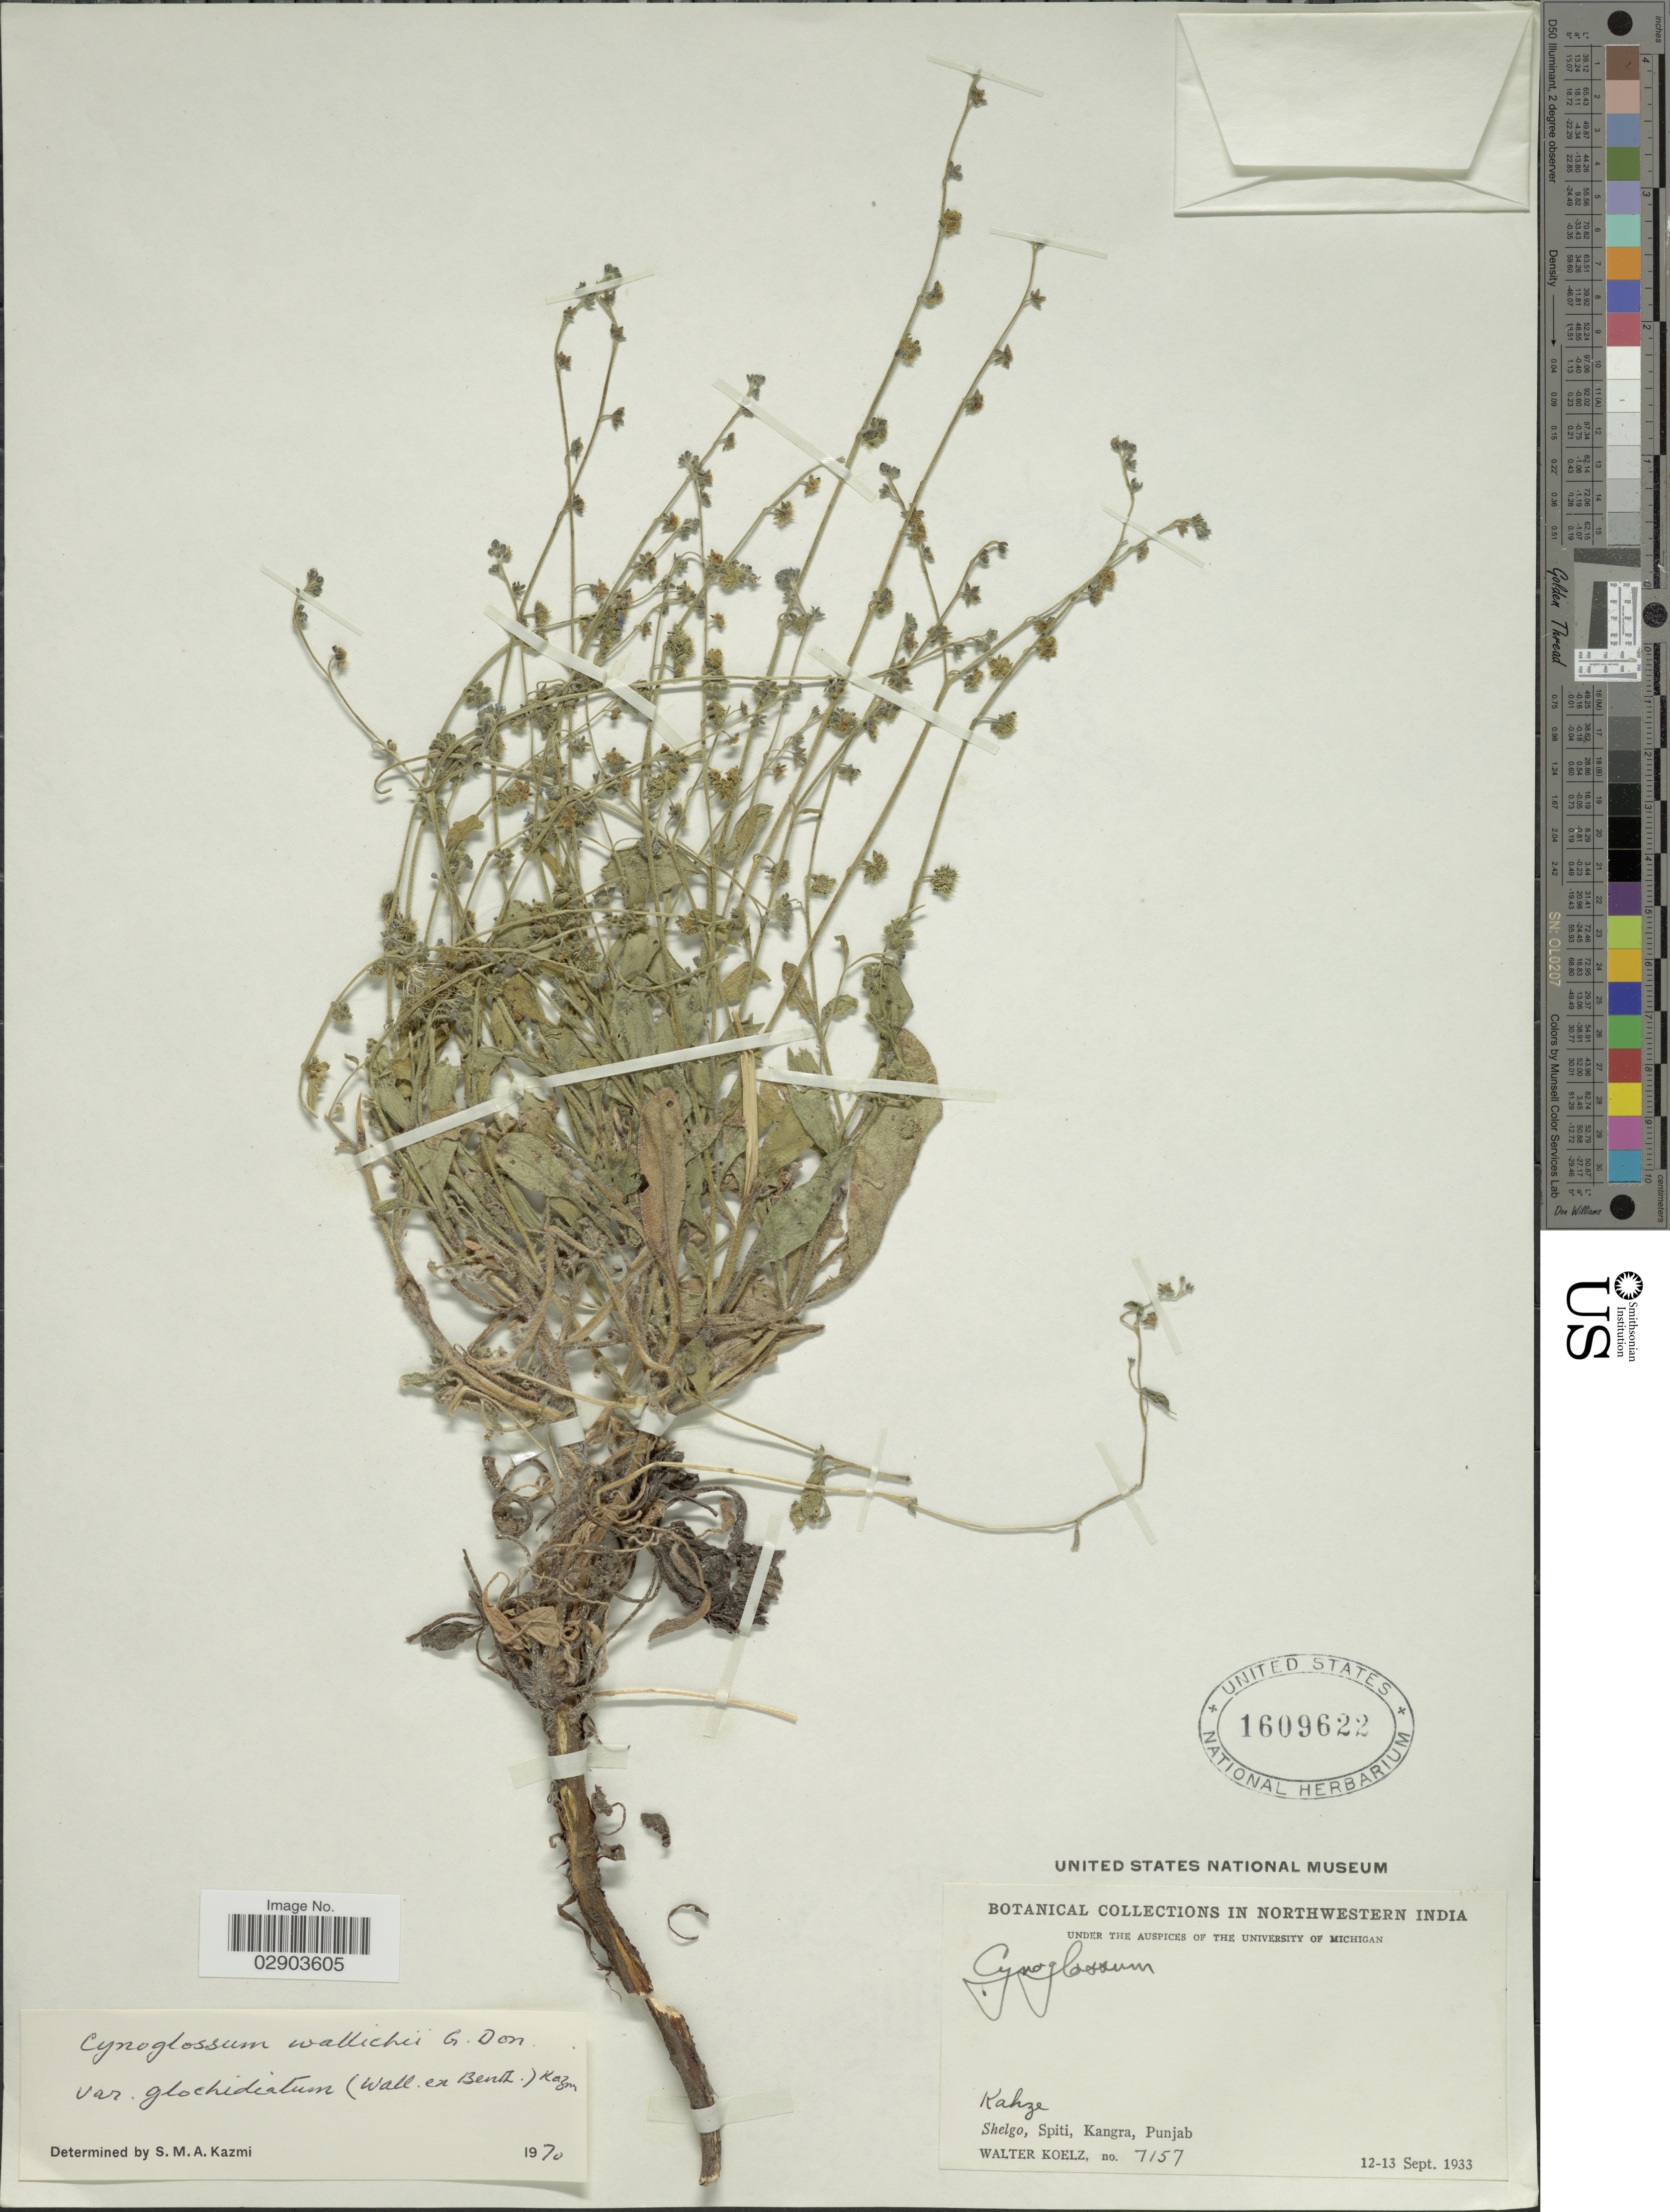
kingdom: Plantae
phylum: Tracheophyta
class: Magnoliopsida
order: Boraginales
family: Boraginaceae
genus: Cynoglossum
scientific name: Cynoglossum wallichii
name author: G. Don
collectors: W. N. Koelz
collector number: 7157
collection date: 1933-09-12/1933-09-13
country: India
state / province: Punjab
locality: Northwestern India, Kakze, Shelgo, Spiti, Kangra, Punjab.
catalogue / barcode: US 1609622